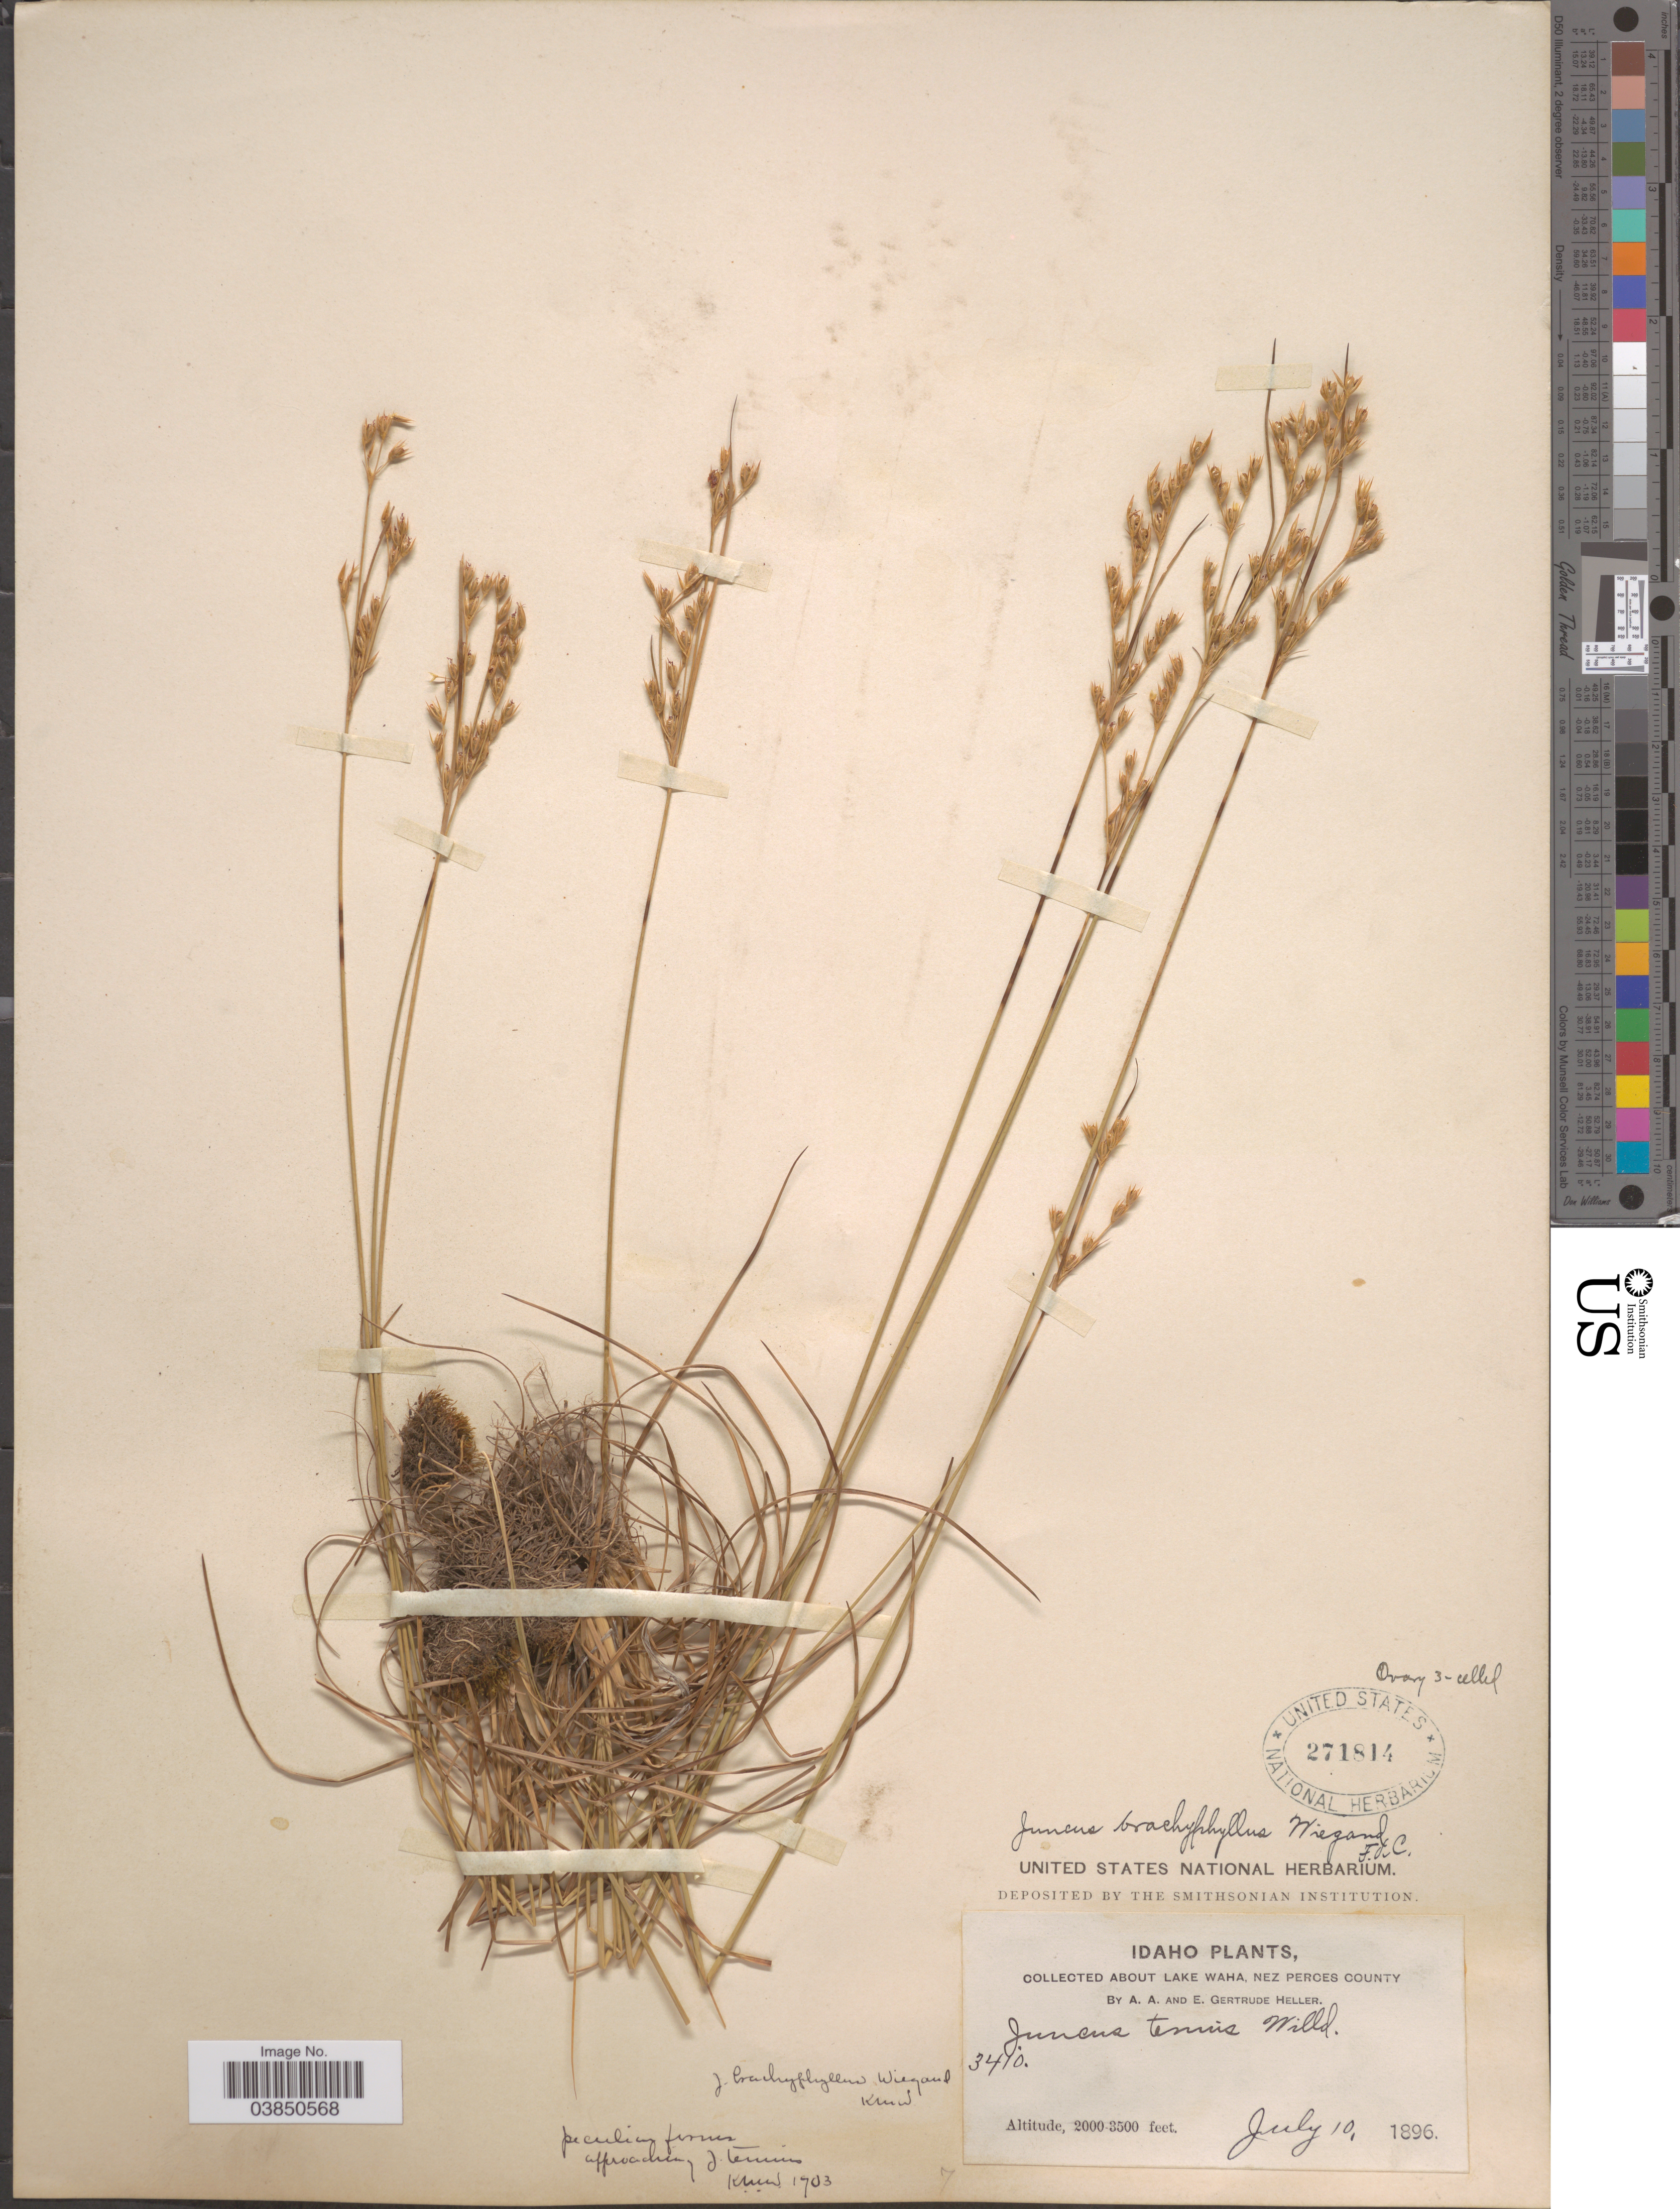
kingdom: Plantae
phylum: Tracheophyta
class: Liliopsida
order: Poales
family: Juncaceae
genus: Juncus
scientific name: Juncus brachycephalus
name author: (Engelm.) Buchenau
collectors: A. A. Heller & E. G. Heller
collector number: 3410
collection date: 1896-07-10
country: United States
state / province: Idaho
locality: About Lake Waha, Nez Perces County.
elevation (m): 610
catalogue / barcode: US 271814